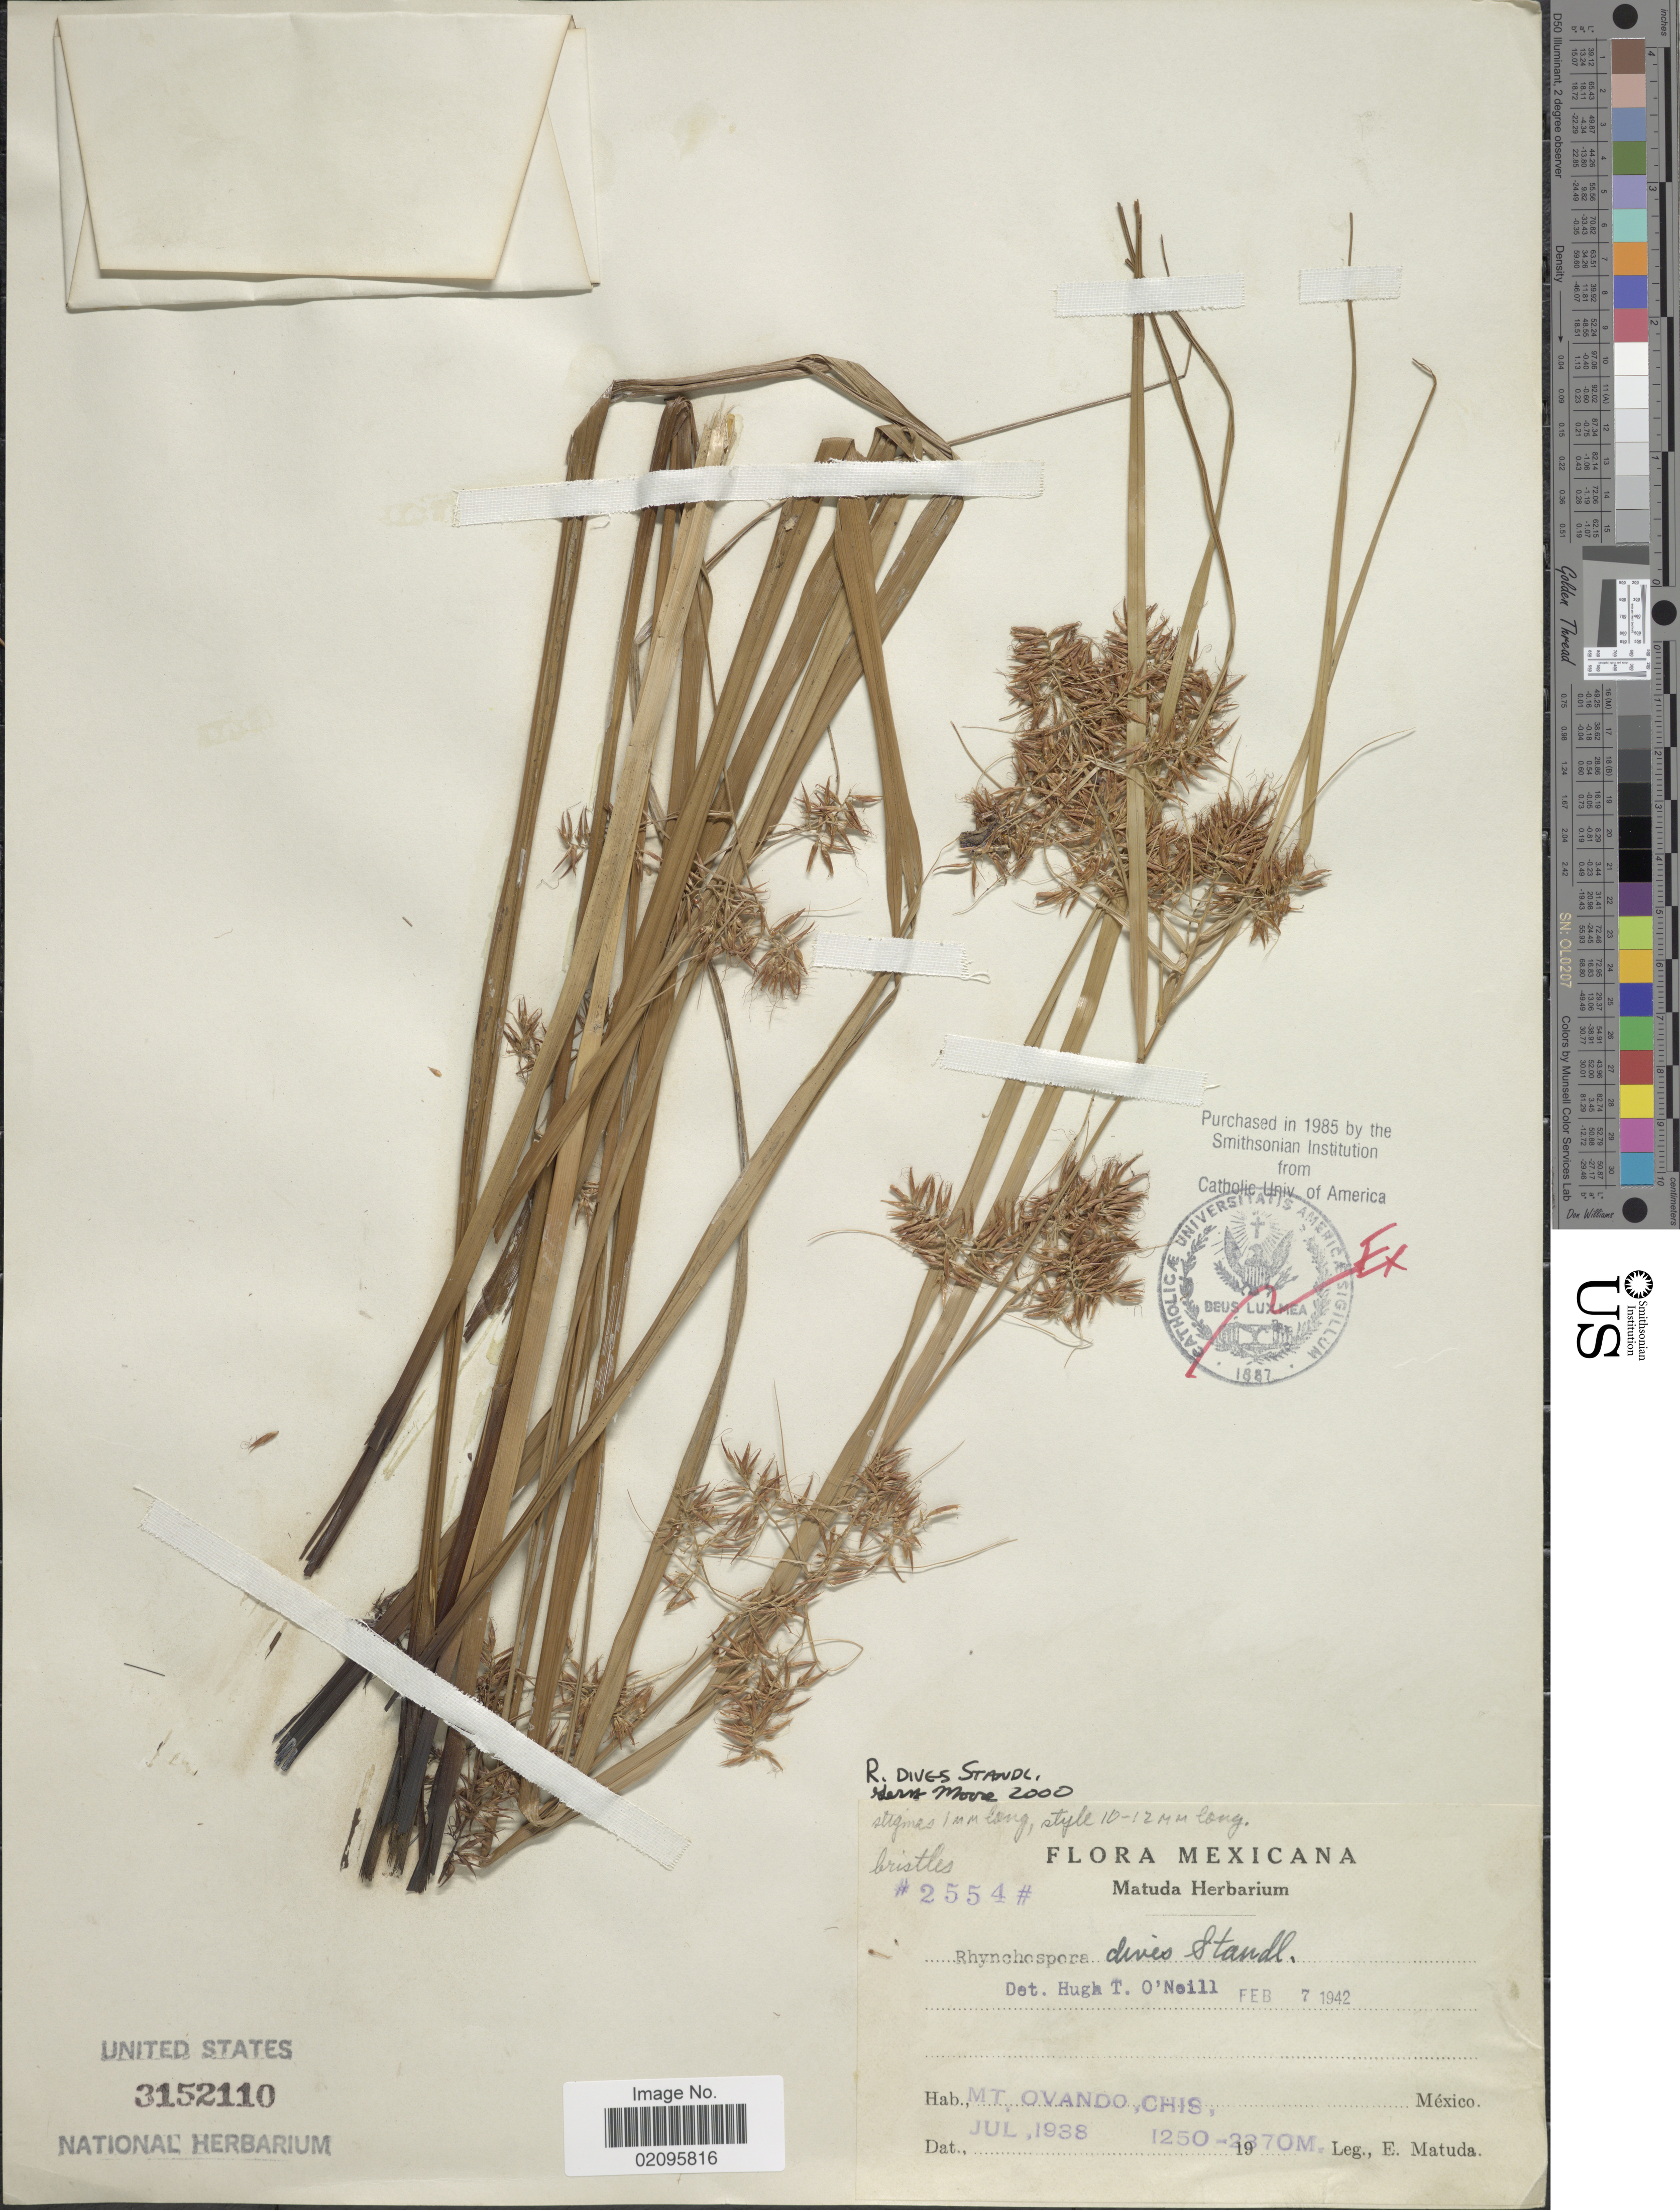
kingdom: Plantae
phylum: Tracheophyta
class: Liliopsida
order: Poales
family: Cyperaceae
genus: Rhynchospora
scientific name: Rhynchospora dives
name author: Standl.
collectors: E. Matuda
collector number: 2554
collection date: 1938-07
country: Mexico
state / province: Chiapas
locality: Mt. Ovando, Chs.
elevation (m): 1250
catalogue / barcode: US 3152110